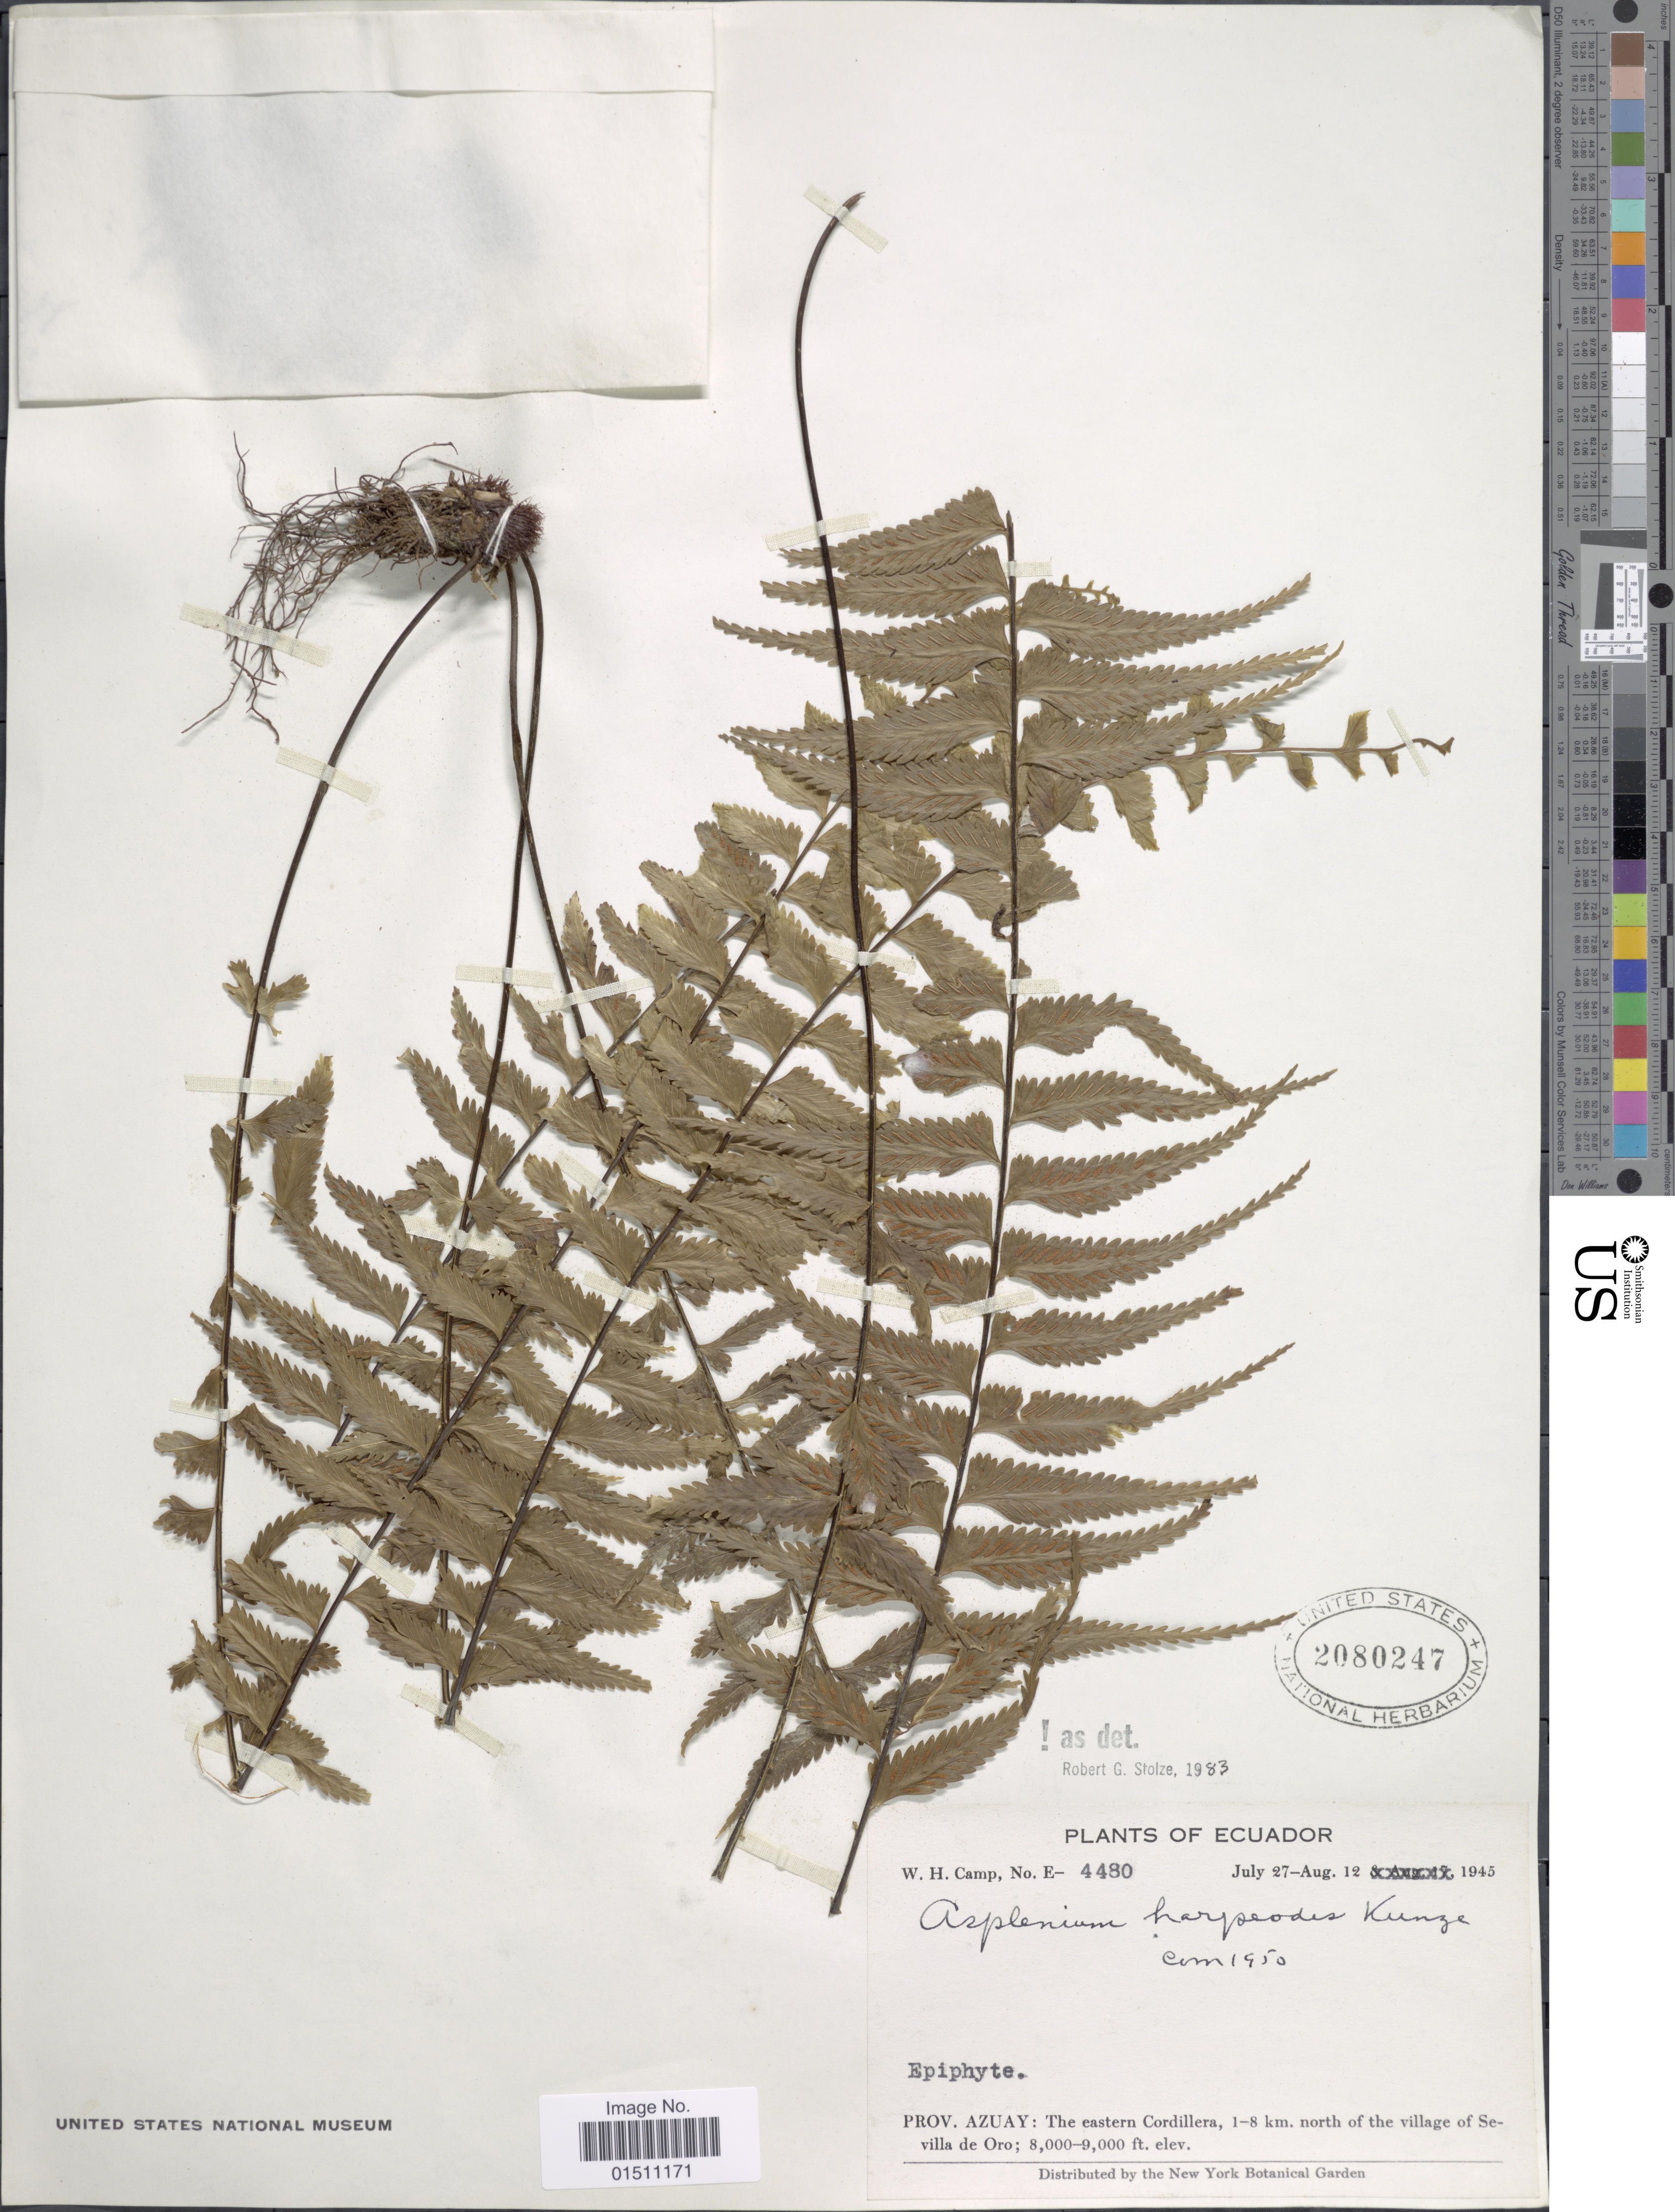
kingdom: Plantae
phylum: Tracheophyta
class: Polypodiopsida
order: Polypodiales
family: Aspleniaceae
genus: Asplenium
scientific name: Asplenium harpeodes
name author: Kunze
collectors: W. H. Camp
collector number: E-4480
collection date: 1945-07-27/1945-08-12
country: Ecuador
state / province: Azuay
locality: Ecuador, The eastern Corillera, 1-8 km. north of the village of Sevilla de Oro.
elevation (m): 2438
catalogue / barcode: US 2080247